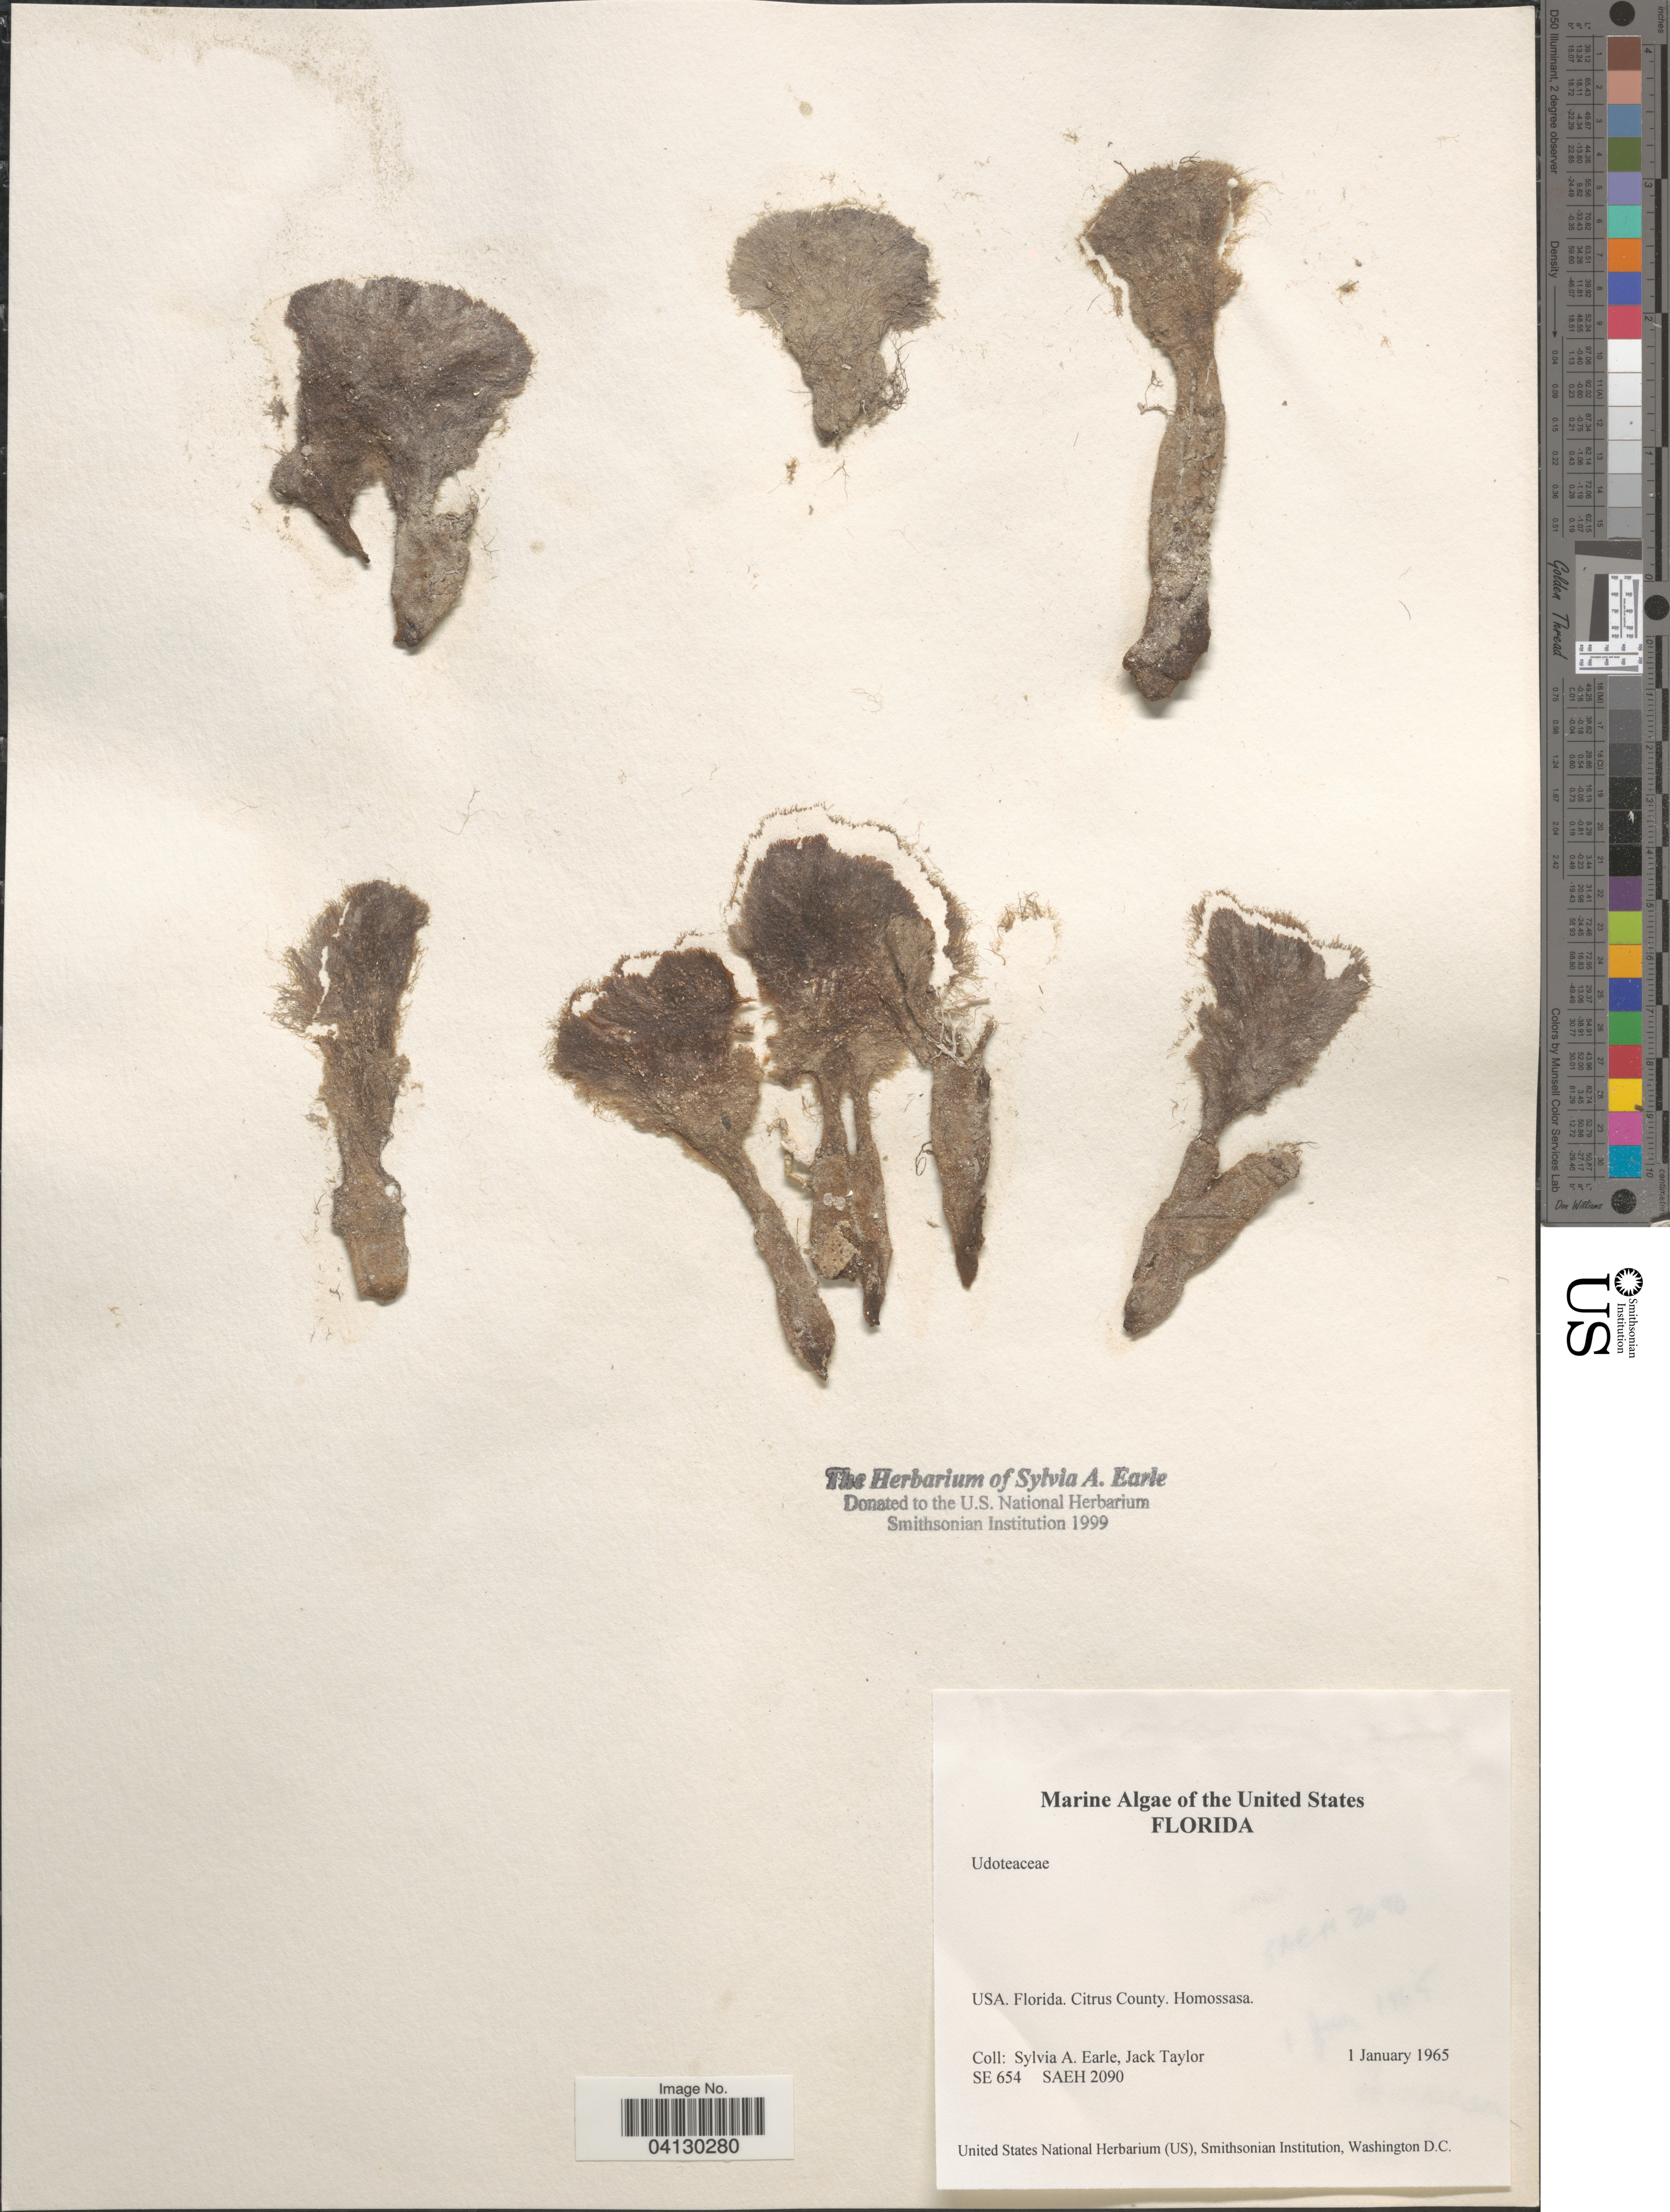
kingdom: Plantae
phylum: Chlorophyta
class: Ulvophyceae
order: Bryopsidales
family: Udoteaceae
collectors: S. A. Earle & J. Taylor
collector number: SE654/SAEH2090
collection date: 1965-01-01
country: United States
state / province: Florida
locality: Citrus County. Homossasa.